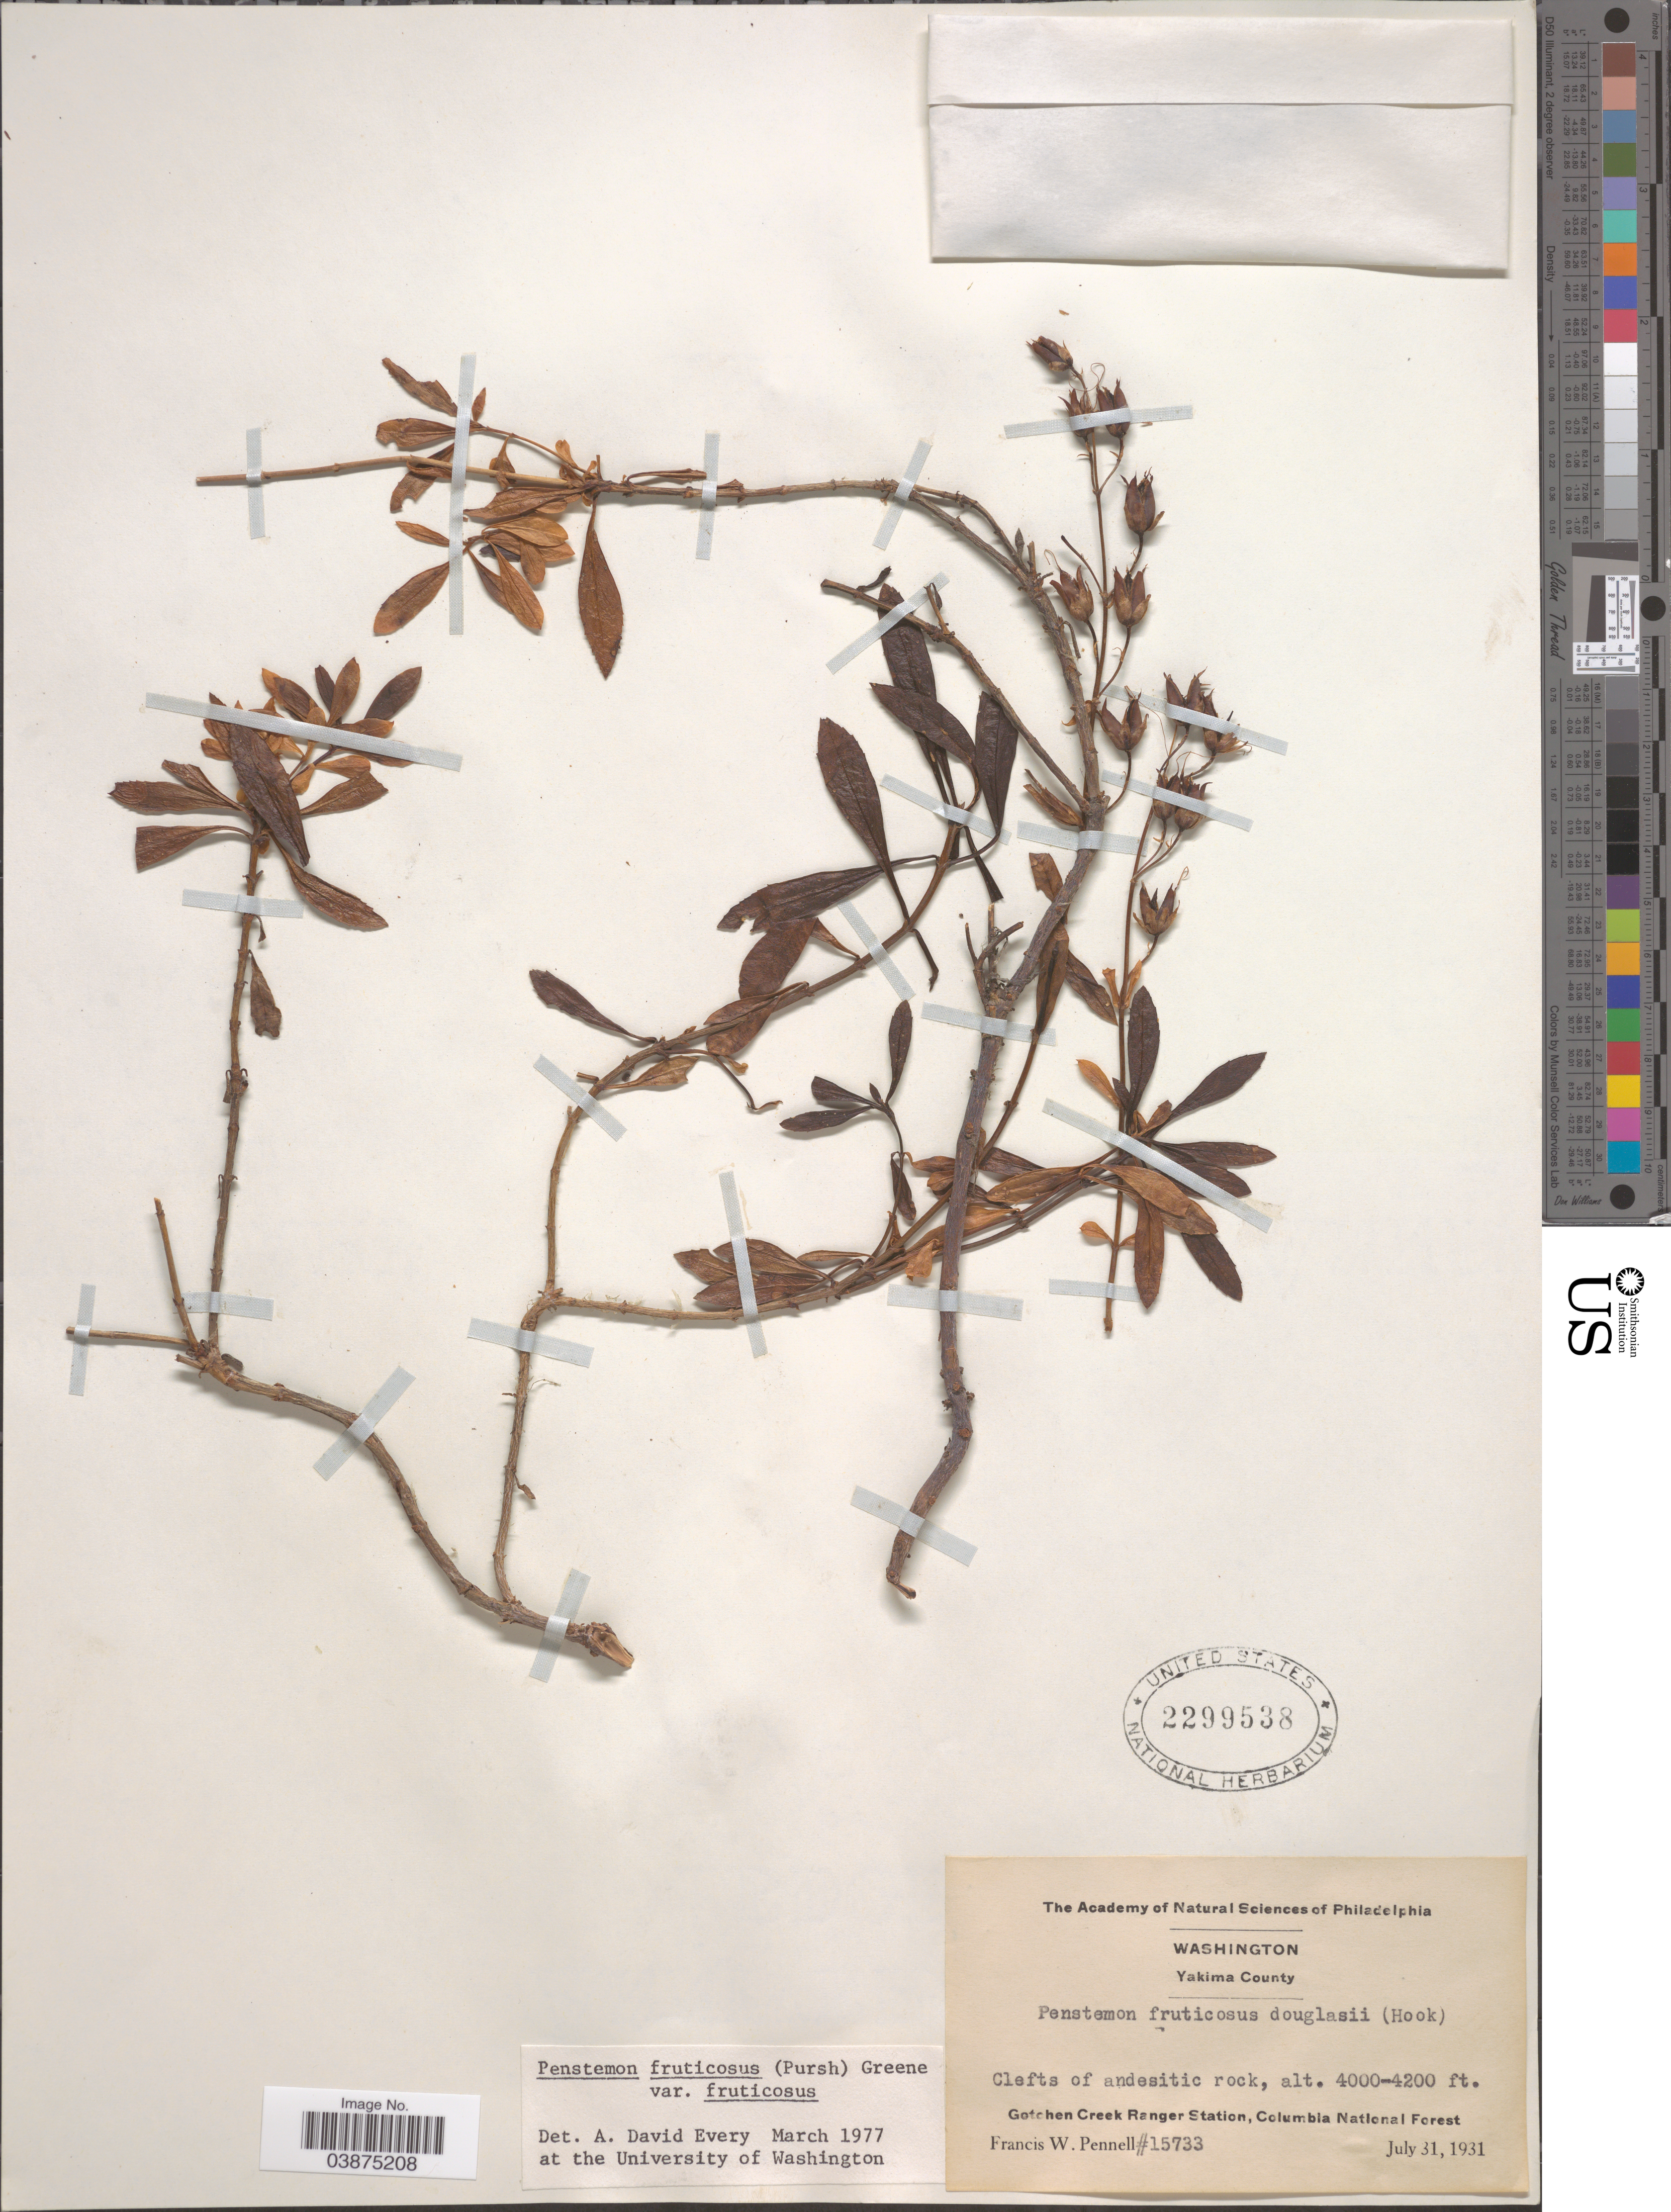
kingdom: Plantae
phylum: Tracheophyta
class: Magnoliopsida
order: Lamiales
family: Plantaginaceae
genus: Penstemon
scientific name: Penstemon fruticosus var. fruticosus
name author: (Pursh) Greene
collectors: F. W. Pennell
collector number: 15733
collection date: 1931-07-31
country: United States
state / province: Washington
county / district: Yakima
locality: Yakima County. Gotchen Creek Ranger Station, Columbia National Forest.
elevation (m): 1219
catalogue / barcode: US 2299538